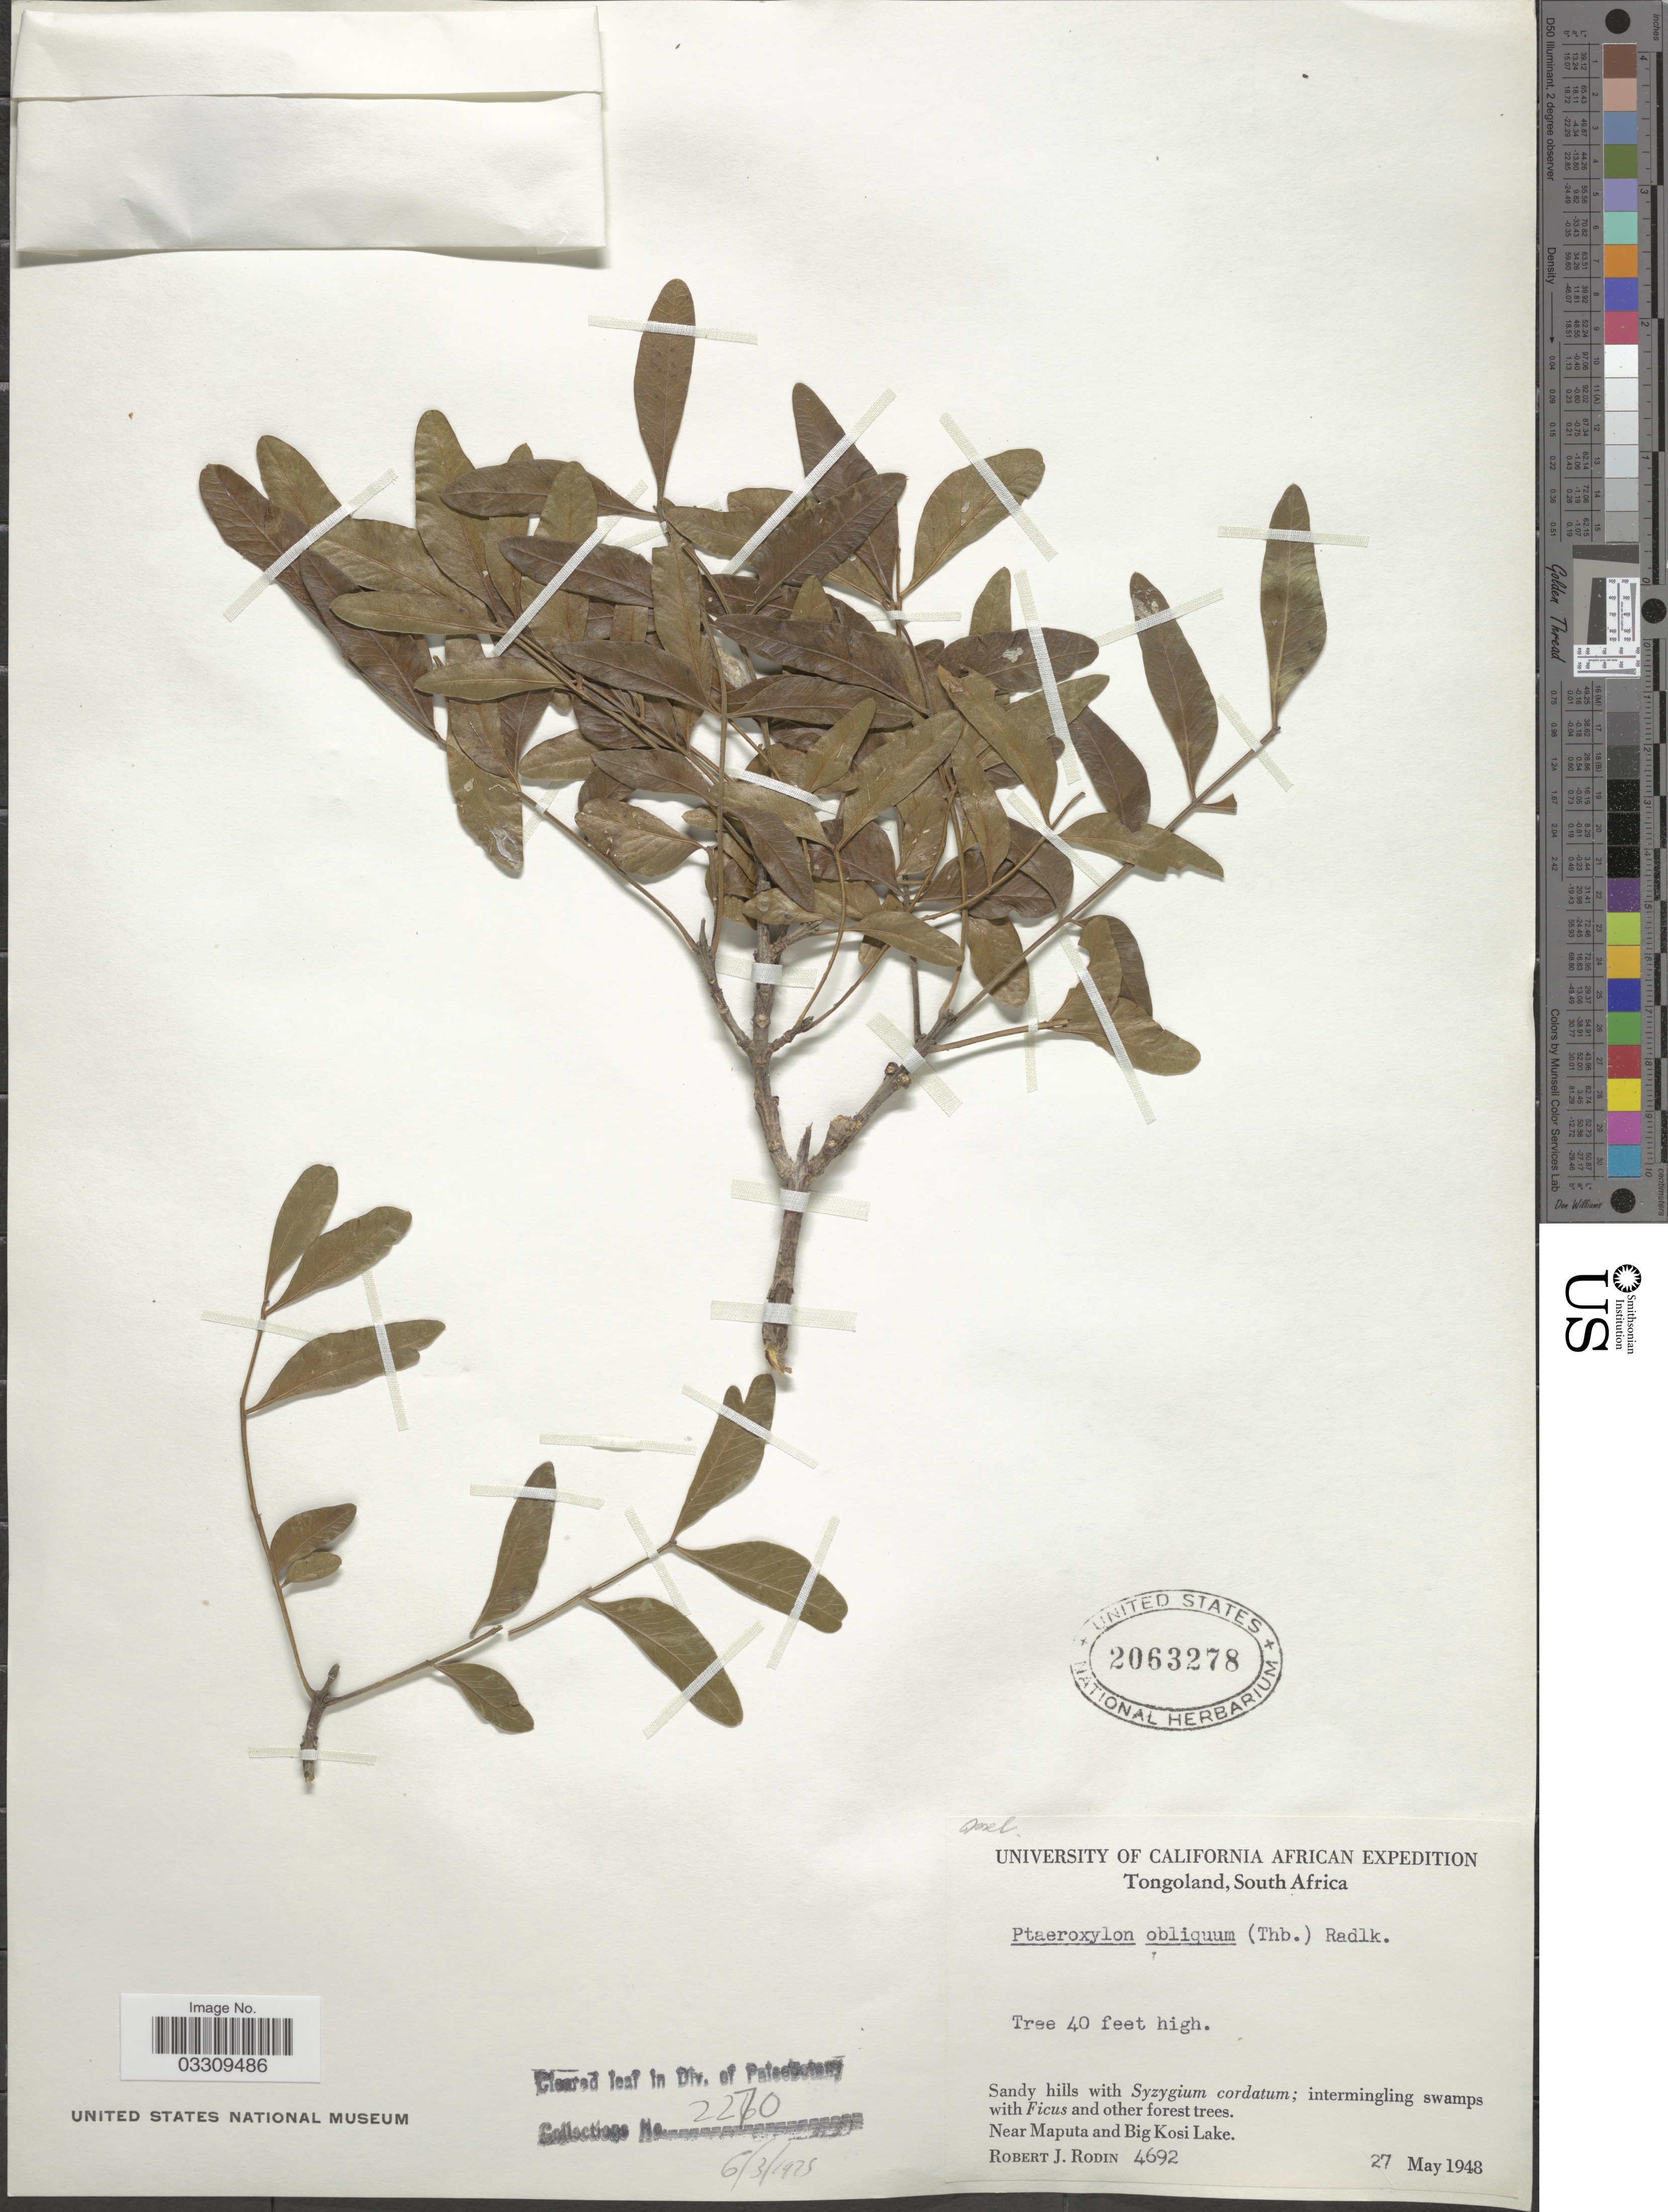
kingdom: Plantae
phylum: Tracheophyta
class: Magnoliopsida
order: Sapindales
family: Rutaceae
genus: Ptaeroxylon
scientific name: Ptaeroxylon obliquum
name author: (Thunb.) Radlk.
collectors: R. J. Rodin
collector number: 4692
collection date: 1948-05-27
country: South Africa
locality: Tongoland. Near Maputa and Big Kosi Lake.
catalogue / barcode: US 2063278